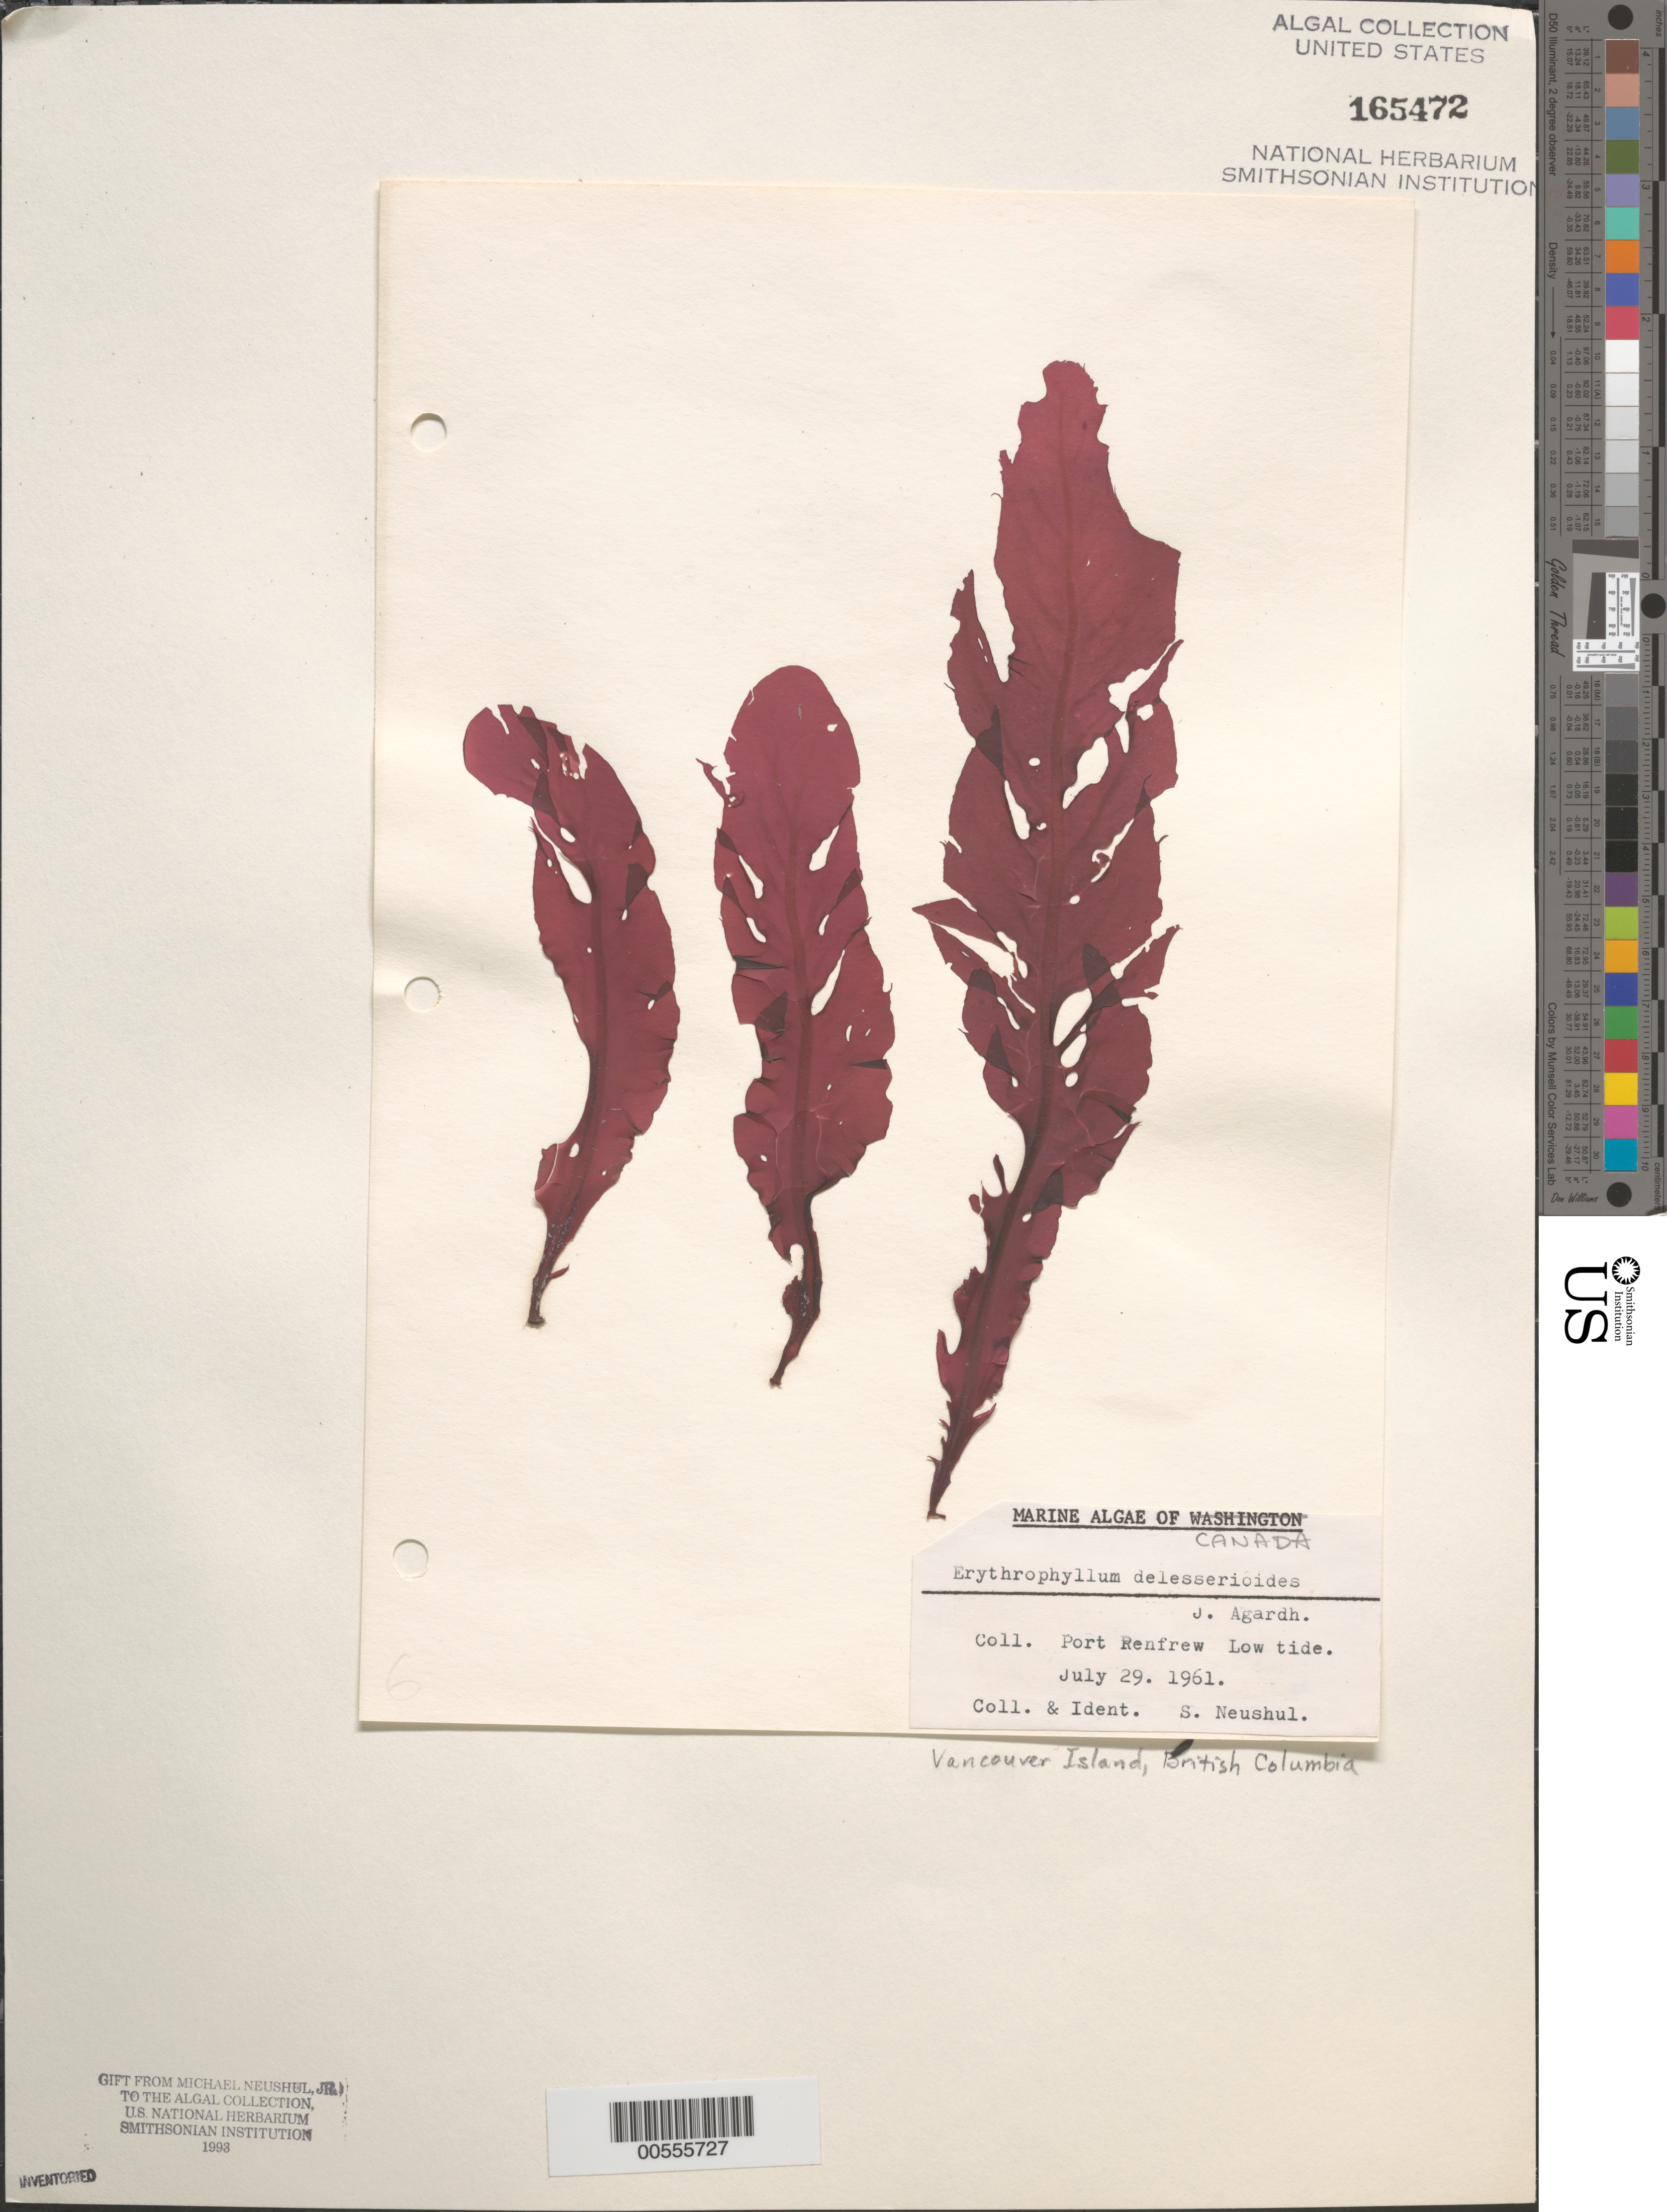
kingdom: Plantae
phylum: Rhodophyta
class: Florideophyceae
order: Gigartinales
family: Kallymeniaceae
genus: Erythrophyllum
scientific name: Erythrophyllum delesserioides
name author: J. Agardh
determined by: Neushul, S.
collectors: S. Neushul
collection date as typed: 29 Jul 1961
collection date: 1961-07-29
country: Canada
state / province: British Columbia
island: Vancouver Island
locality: Port Renfrew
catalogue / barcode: US 165472